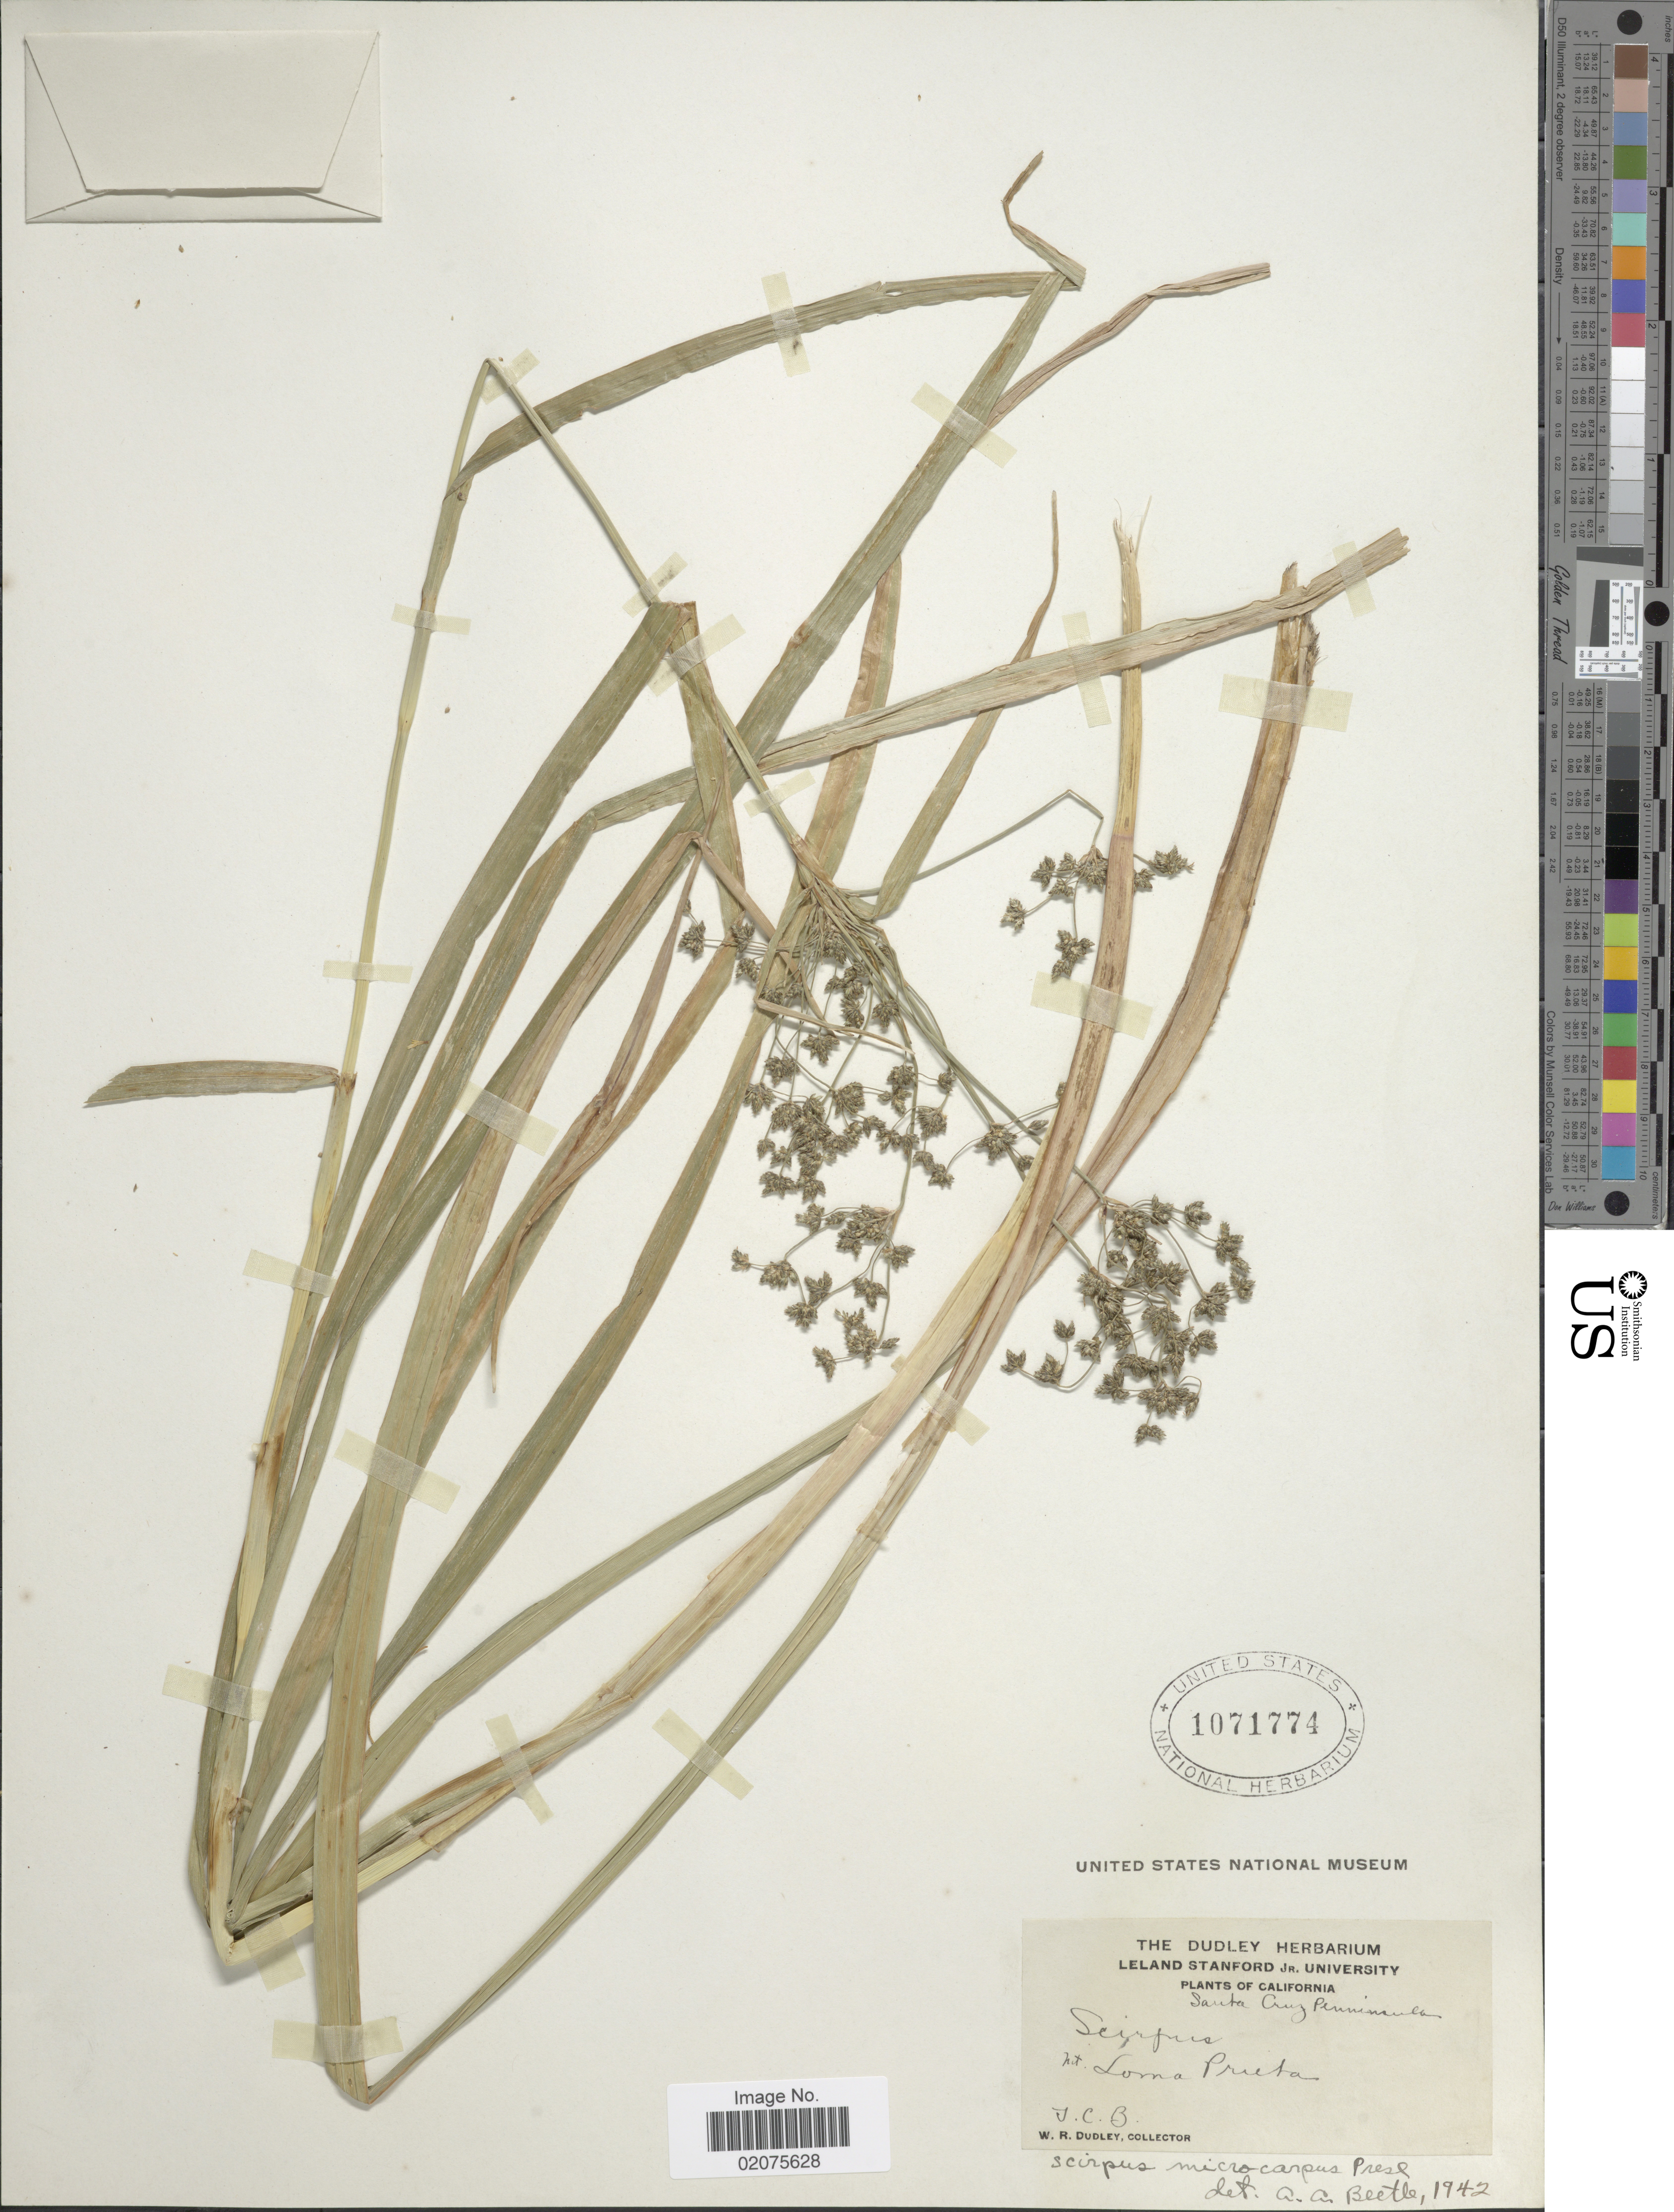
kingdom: Plantae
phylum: Tracheophyta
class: Liliopsida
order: Poales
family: Cyperaceae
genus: Scirpus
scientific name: Scirpus microcarpus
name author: J. Presl & C. Presl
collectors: W. Dudley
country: United States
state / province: California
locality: Santa Cruz Penninsula. Mt. Loma Prieta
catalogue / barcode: US 1071774